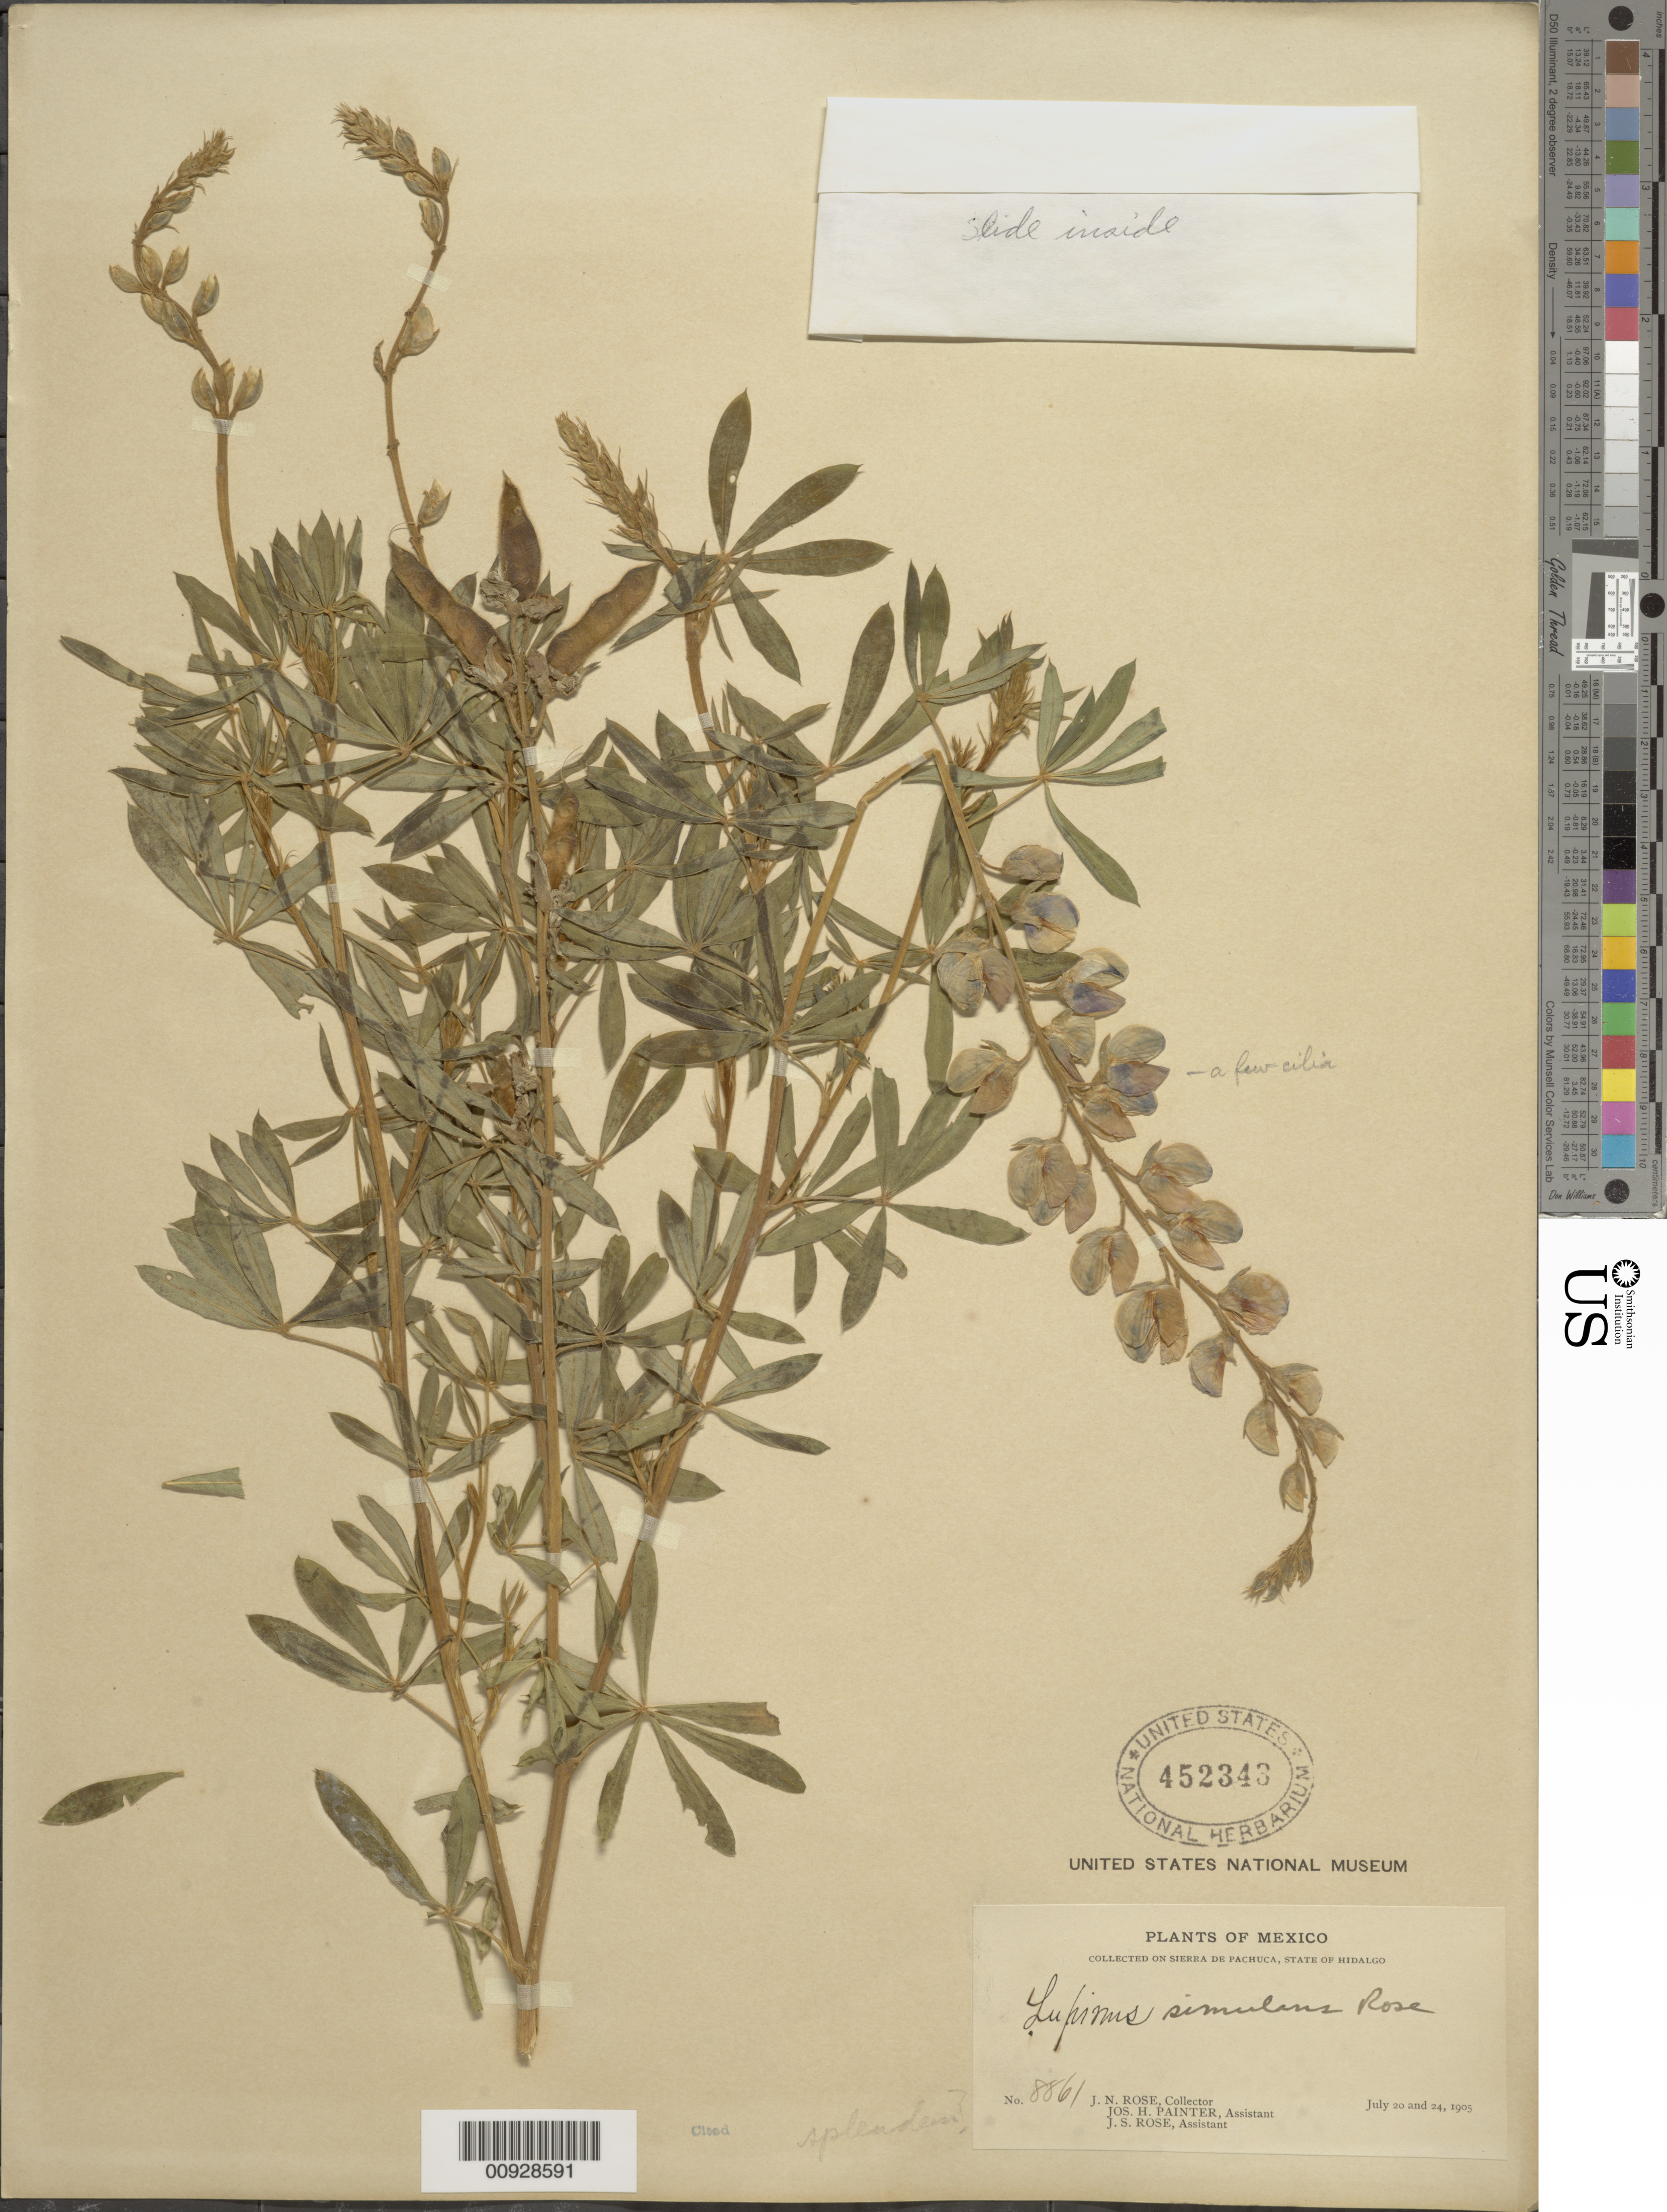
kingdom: Plantae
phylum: Tracheophyta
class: Magnoliopsida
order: Fabales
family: Fabaceae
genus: Lupinus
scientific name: Lupinus splendens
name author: Rose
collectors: J. N. Rose, J. H. Painter & J. S. Rose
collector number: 8861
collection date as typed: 20 Jul 1905 to 24 Jul 1905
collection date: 1905-07-20/1905-07-24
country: Mexico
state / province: Hidalgo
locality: On Sierra de Pachuca.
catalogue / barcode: US 452343